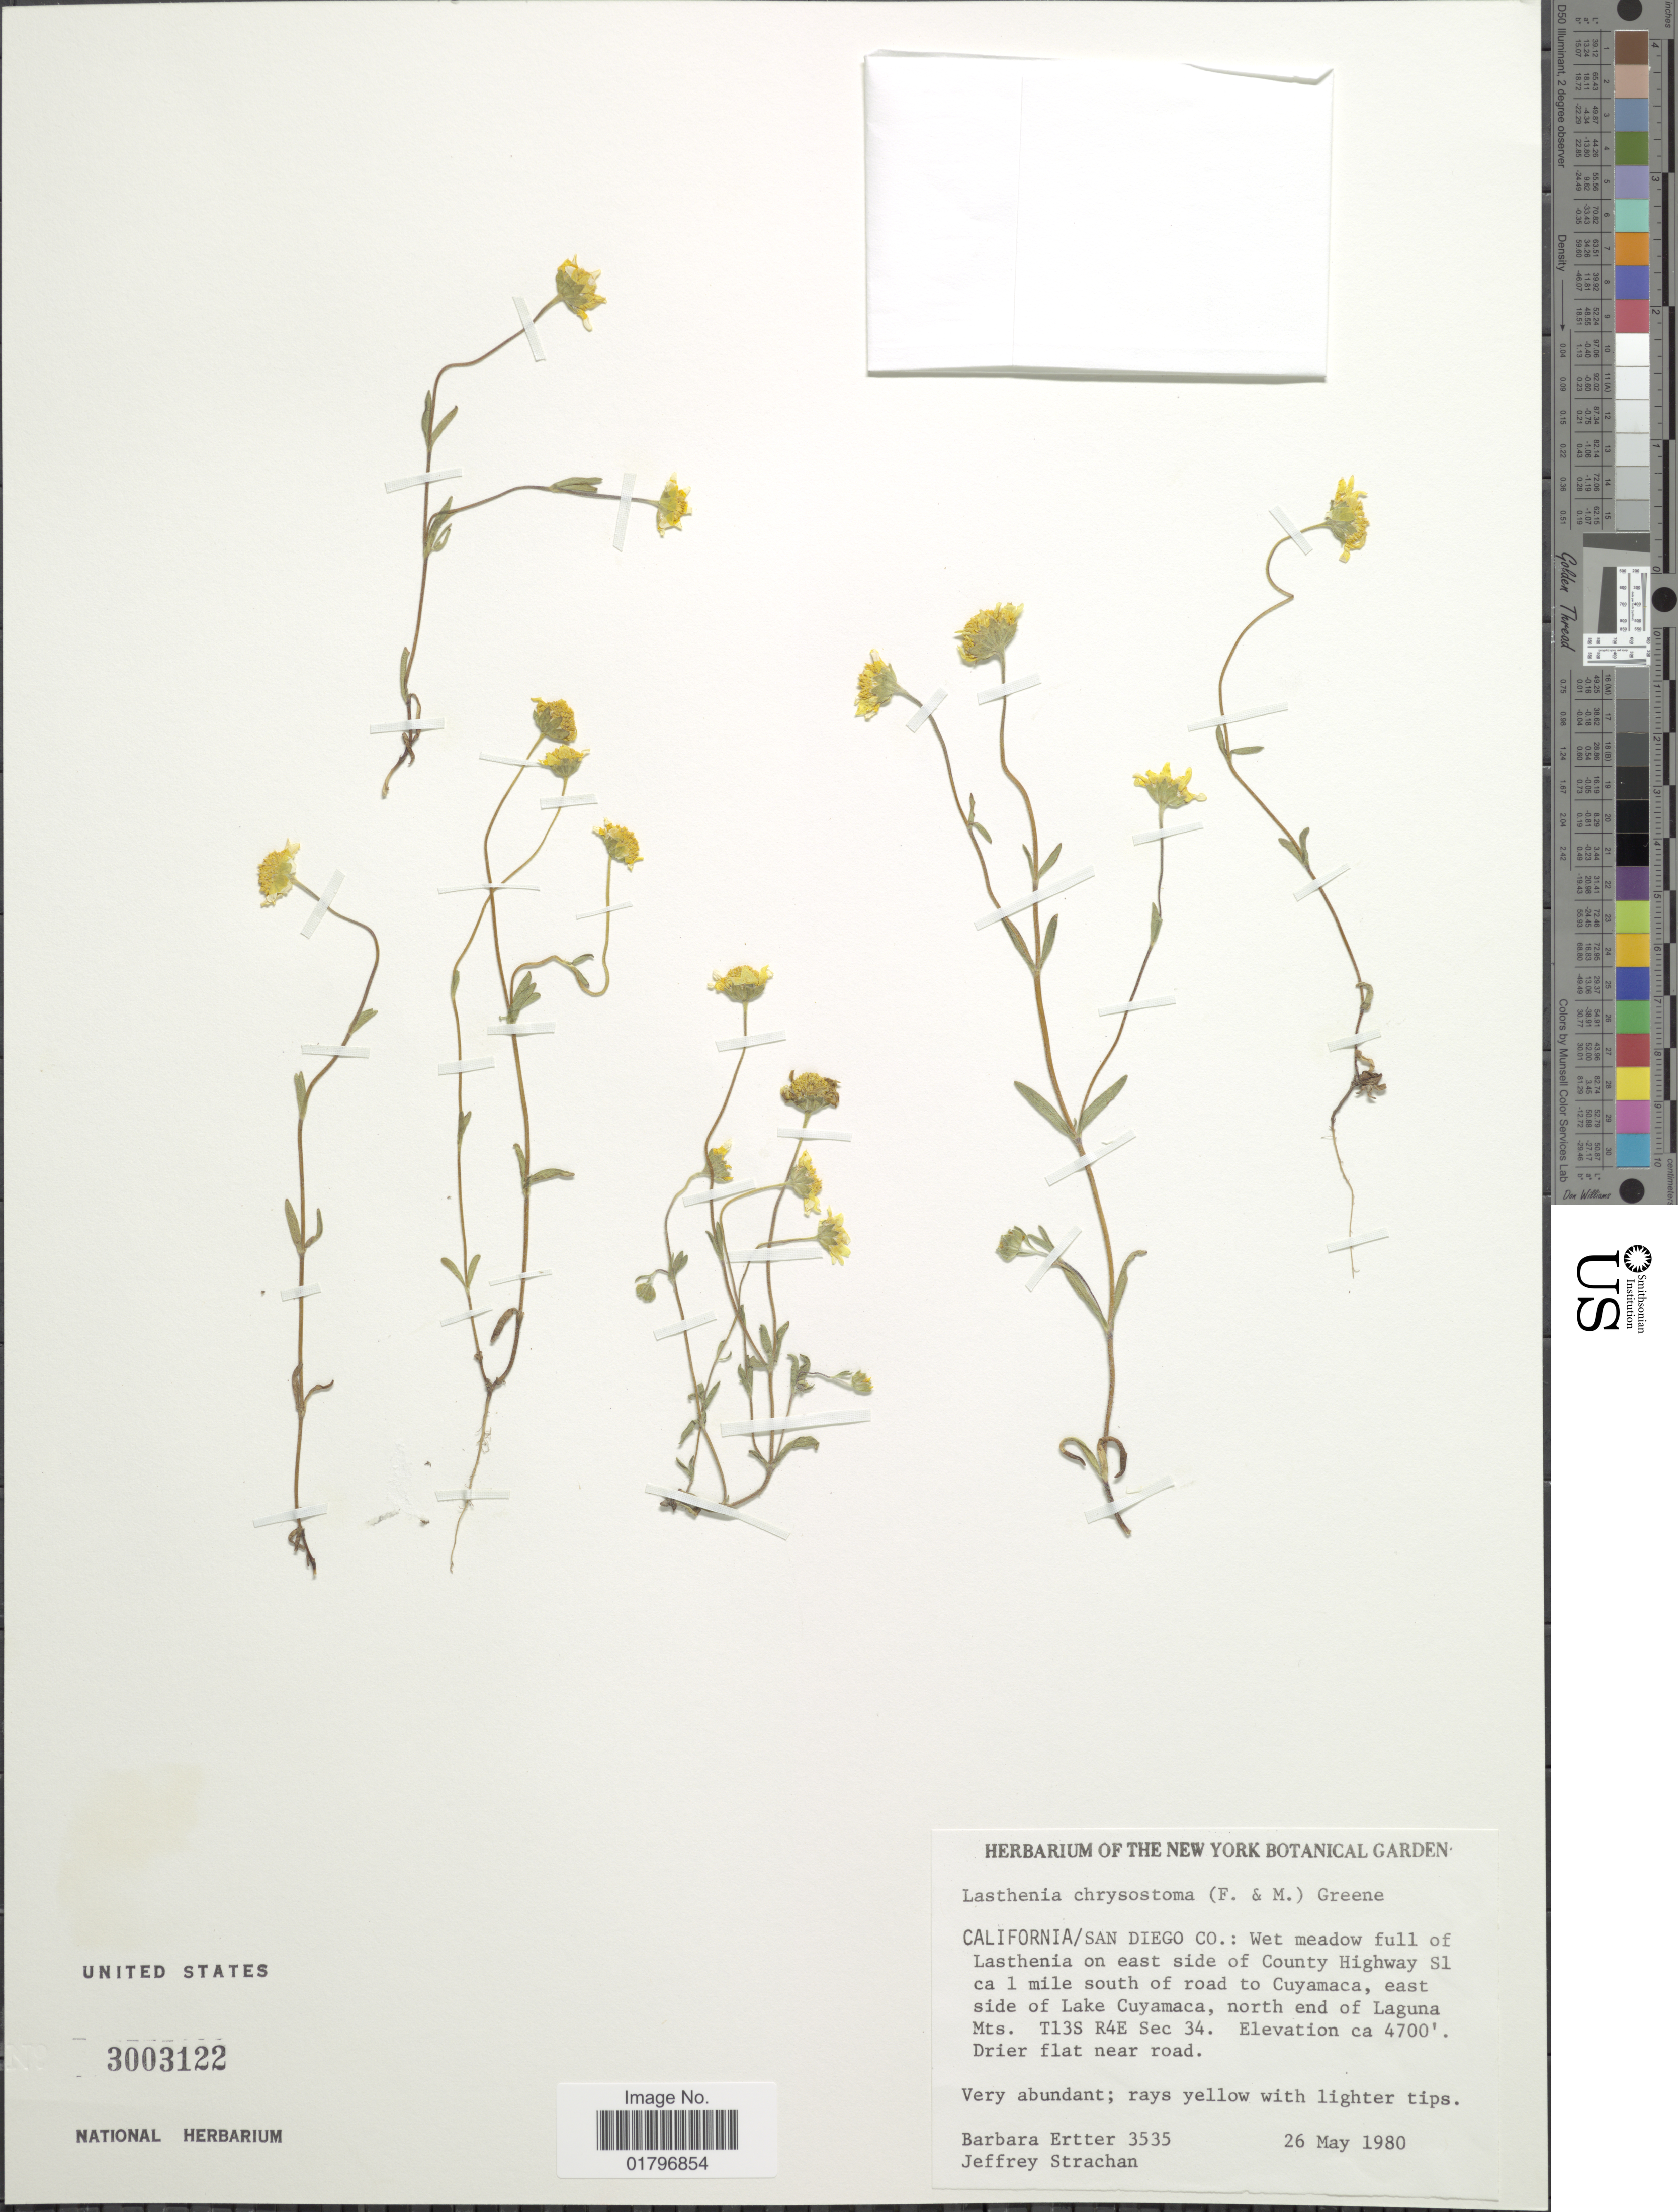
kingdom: Plantae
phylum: Tracheophyta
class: Magnoliopsida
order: Asterales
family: Asteraceae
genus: Lasthenia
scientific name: Lasthenia chrysostoma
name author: (Fisch. & C.A. Mey.) Greene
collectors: B. Ertter & J. Strachan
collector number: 3535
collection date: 1980-05-26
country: United States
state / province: California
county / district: San Diego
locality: California/San Diego Co.: Wet meadow full of Lasthenia on east side of County Highway S1 ca 1 mile south of road to Cuyamaca, east side of Lake Cuyamaca, north end of Laguna Mts. T13S R4E Sec 34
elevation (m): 1433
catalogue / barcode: US 3003122